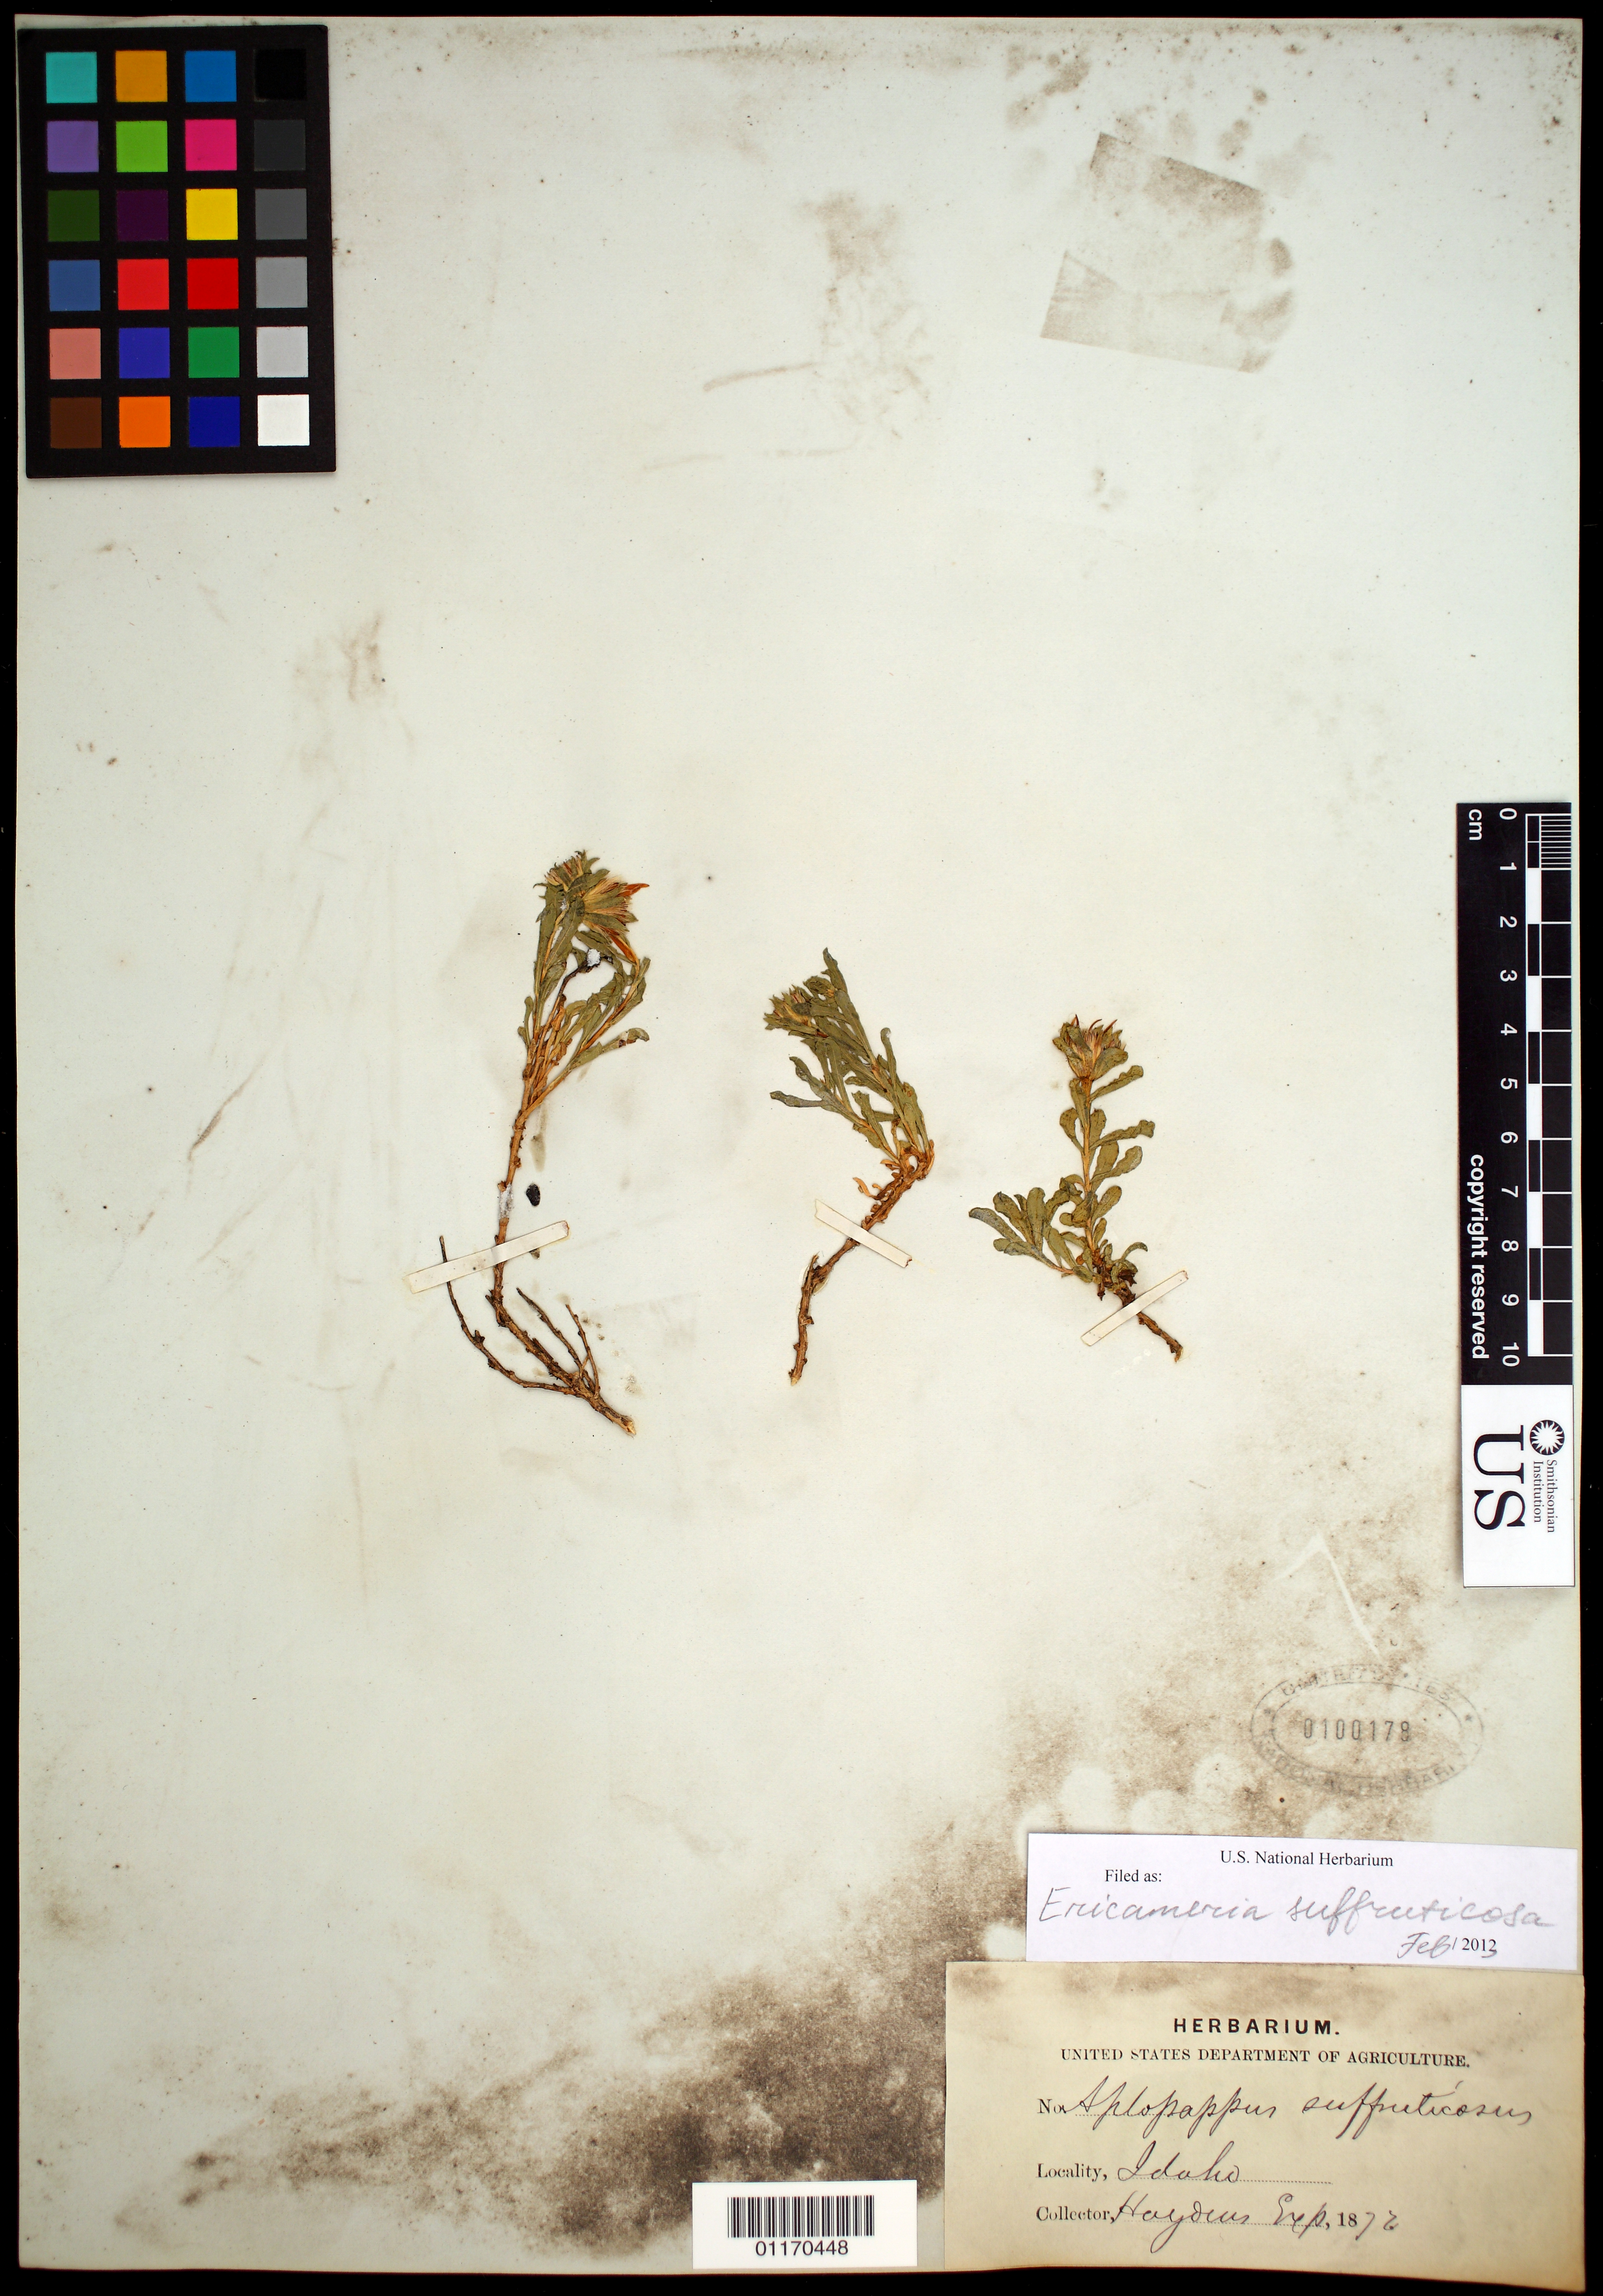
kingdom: Plantae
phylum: Tracheophyta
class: Magnoliopsida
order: Asterales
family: Asteraceae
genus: Ericameria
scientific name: Ericameria suffruticosa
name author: (Nutt.) G.L. Nesom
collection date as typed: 1872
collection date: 1872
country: United States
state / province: Idaho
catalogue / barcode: US 100178